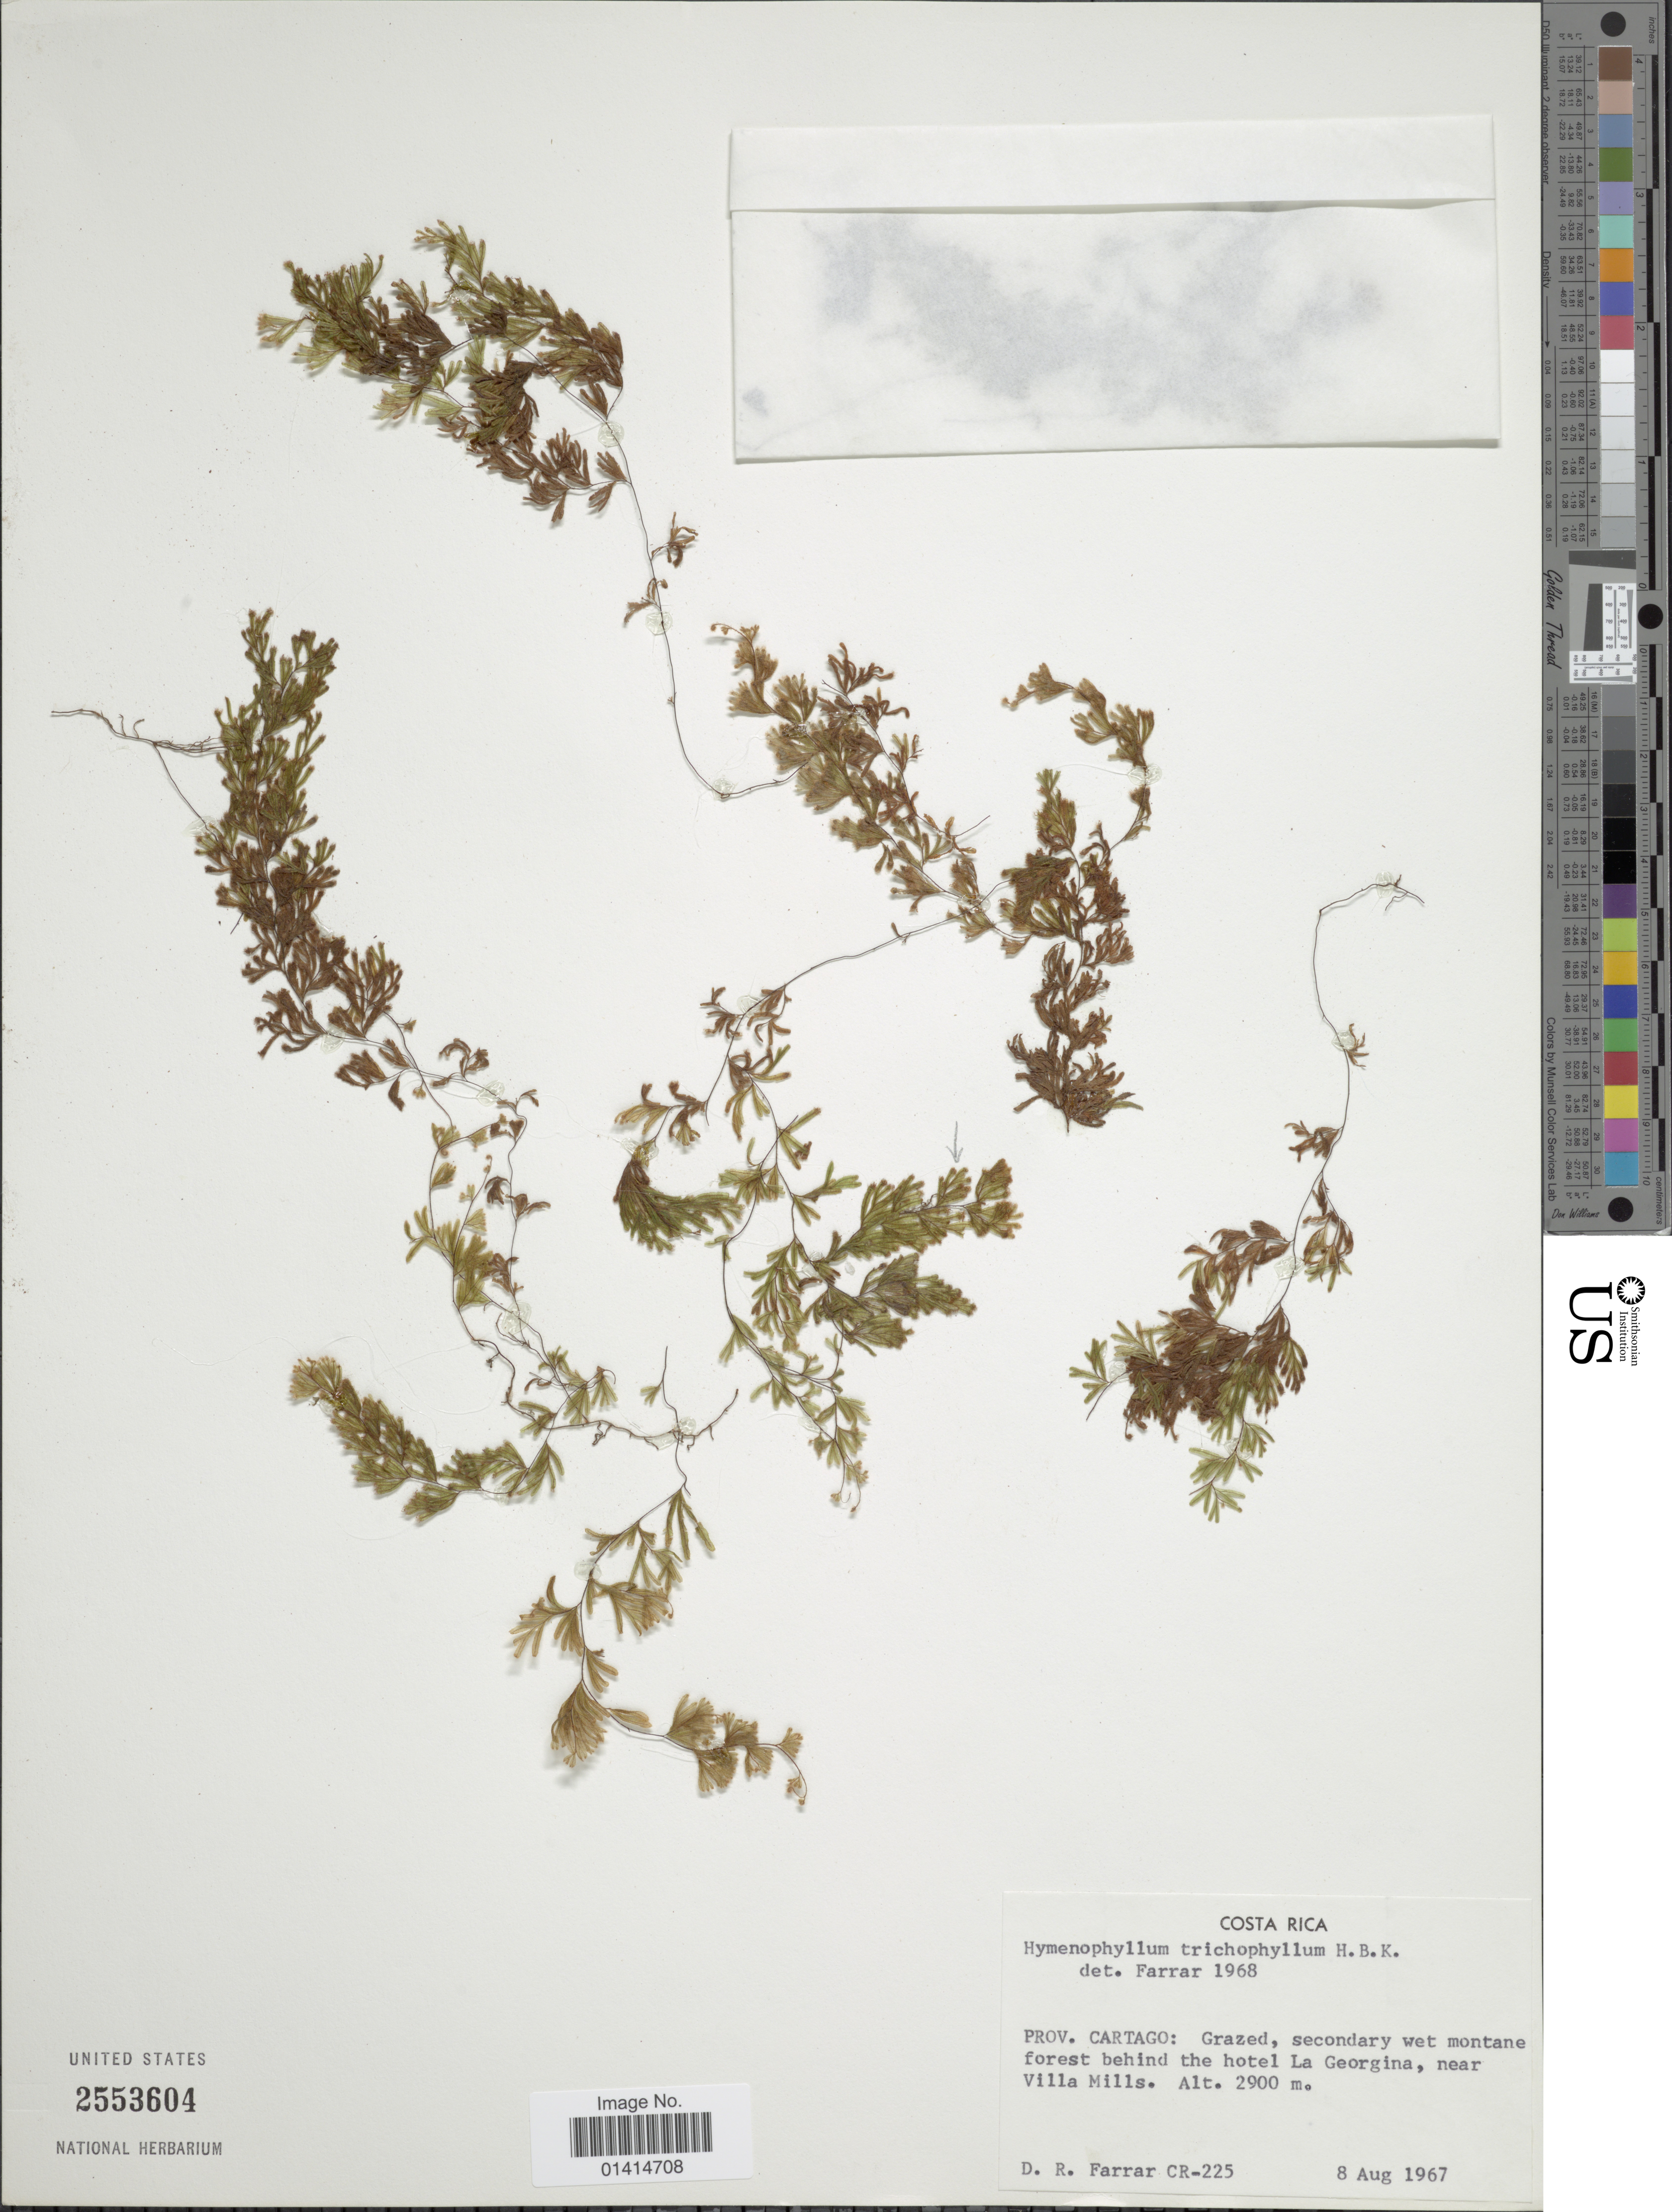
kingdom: Plantae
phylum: Tracheophyta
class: Polypodiopsida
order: Hymenophyllales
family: Hymenophyllaceae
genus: Hymenophyllum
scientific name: Hymenophyllum trichophyllum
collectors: D. R. Farrar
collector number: CR-225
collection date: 1967-08-08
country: Costa Rica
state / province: Cartago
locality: Grazed, secondary wet montane forest behind the hotel La Georgina, near Villa Mills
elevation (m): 2900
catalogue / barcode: US 2553604